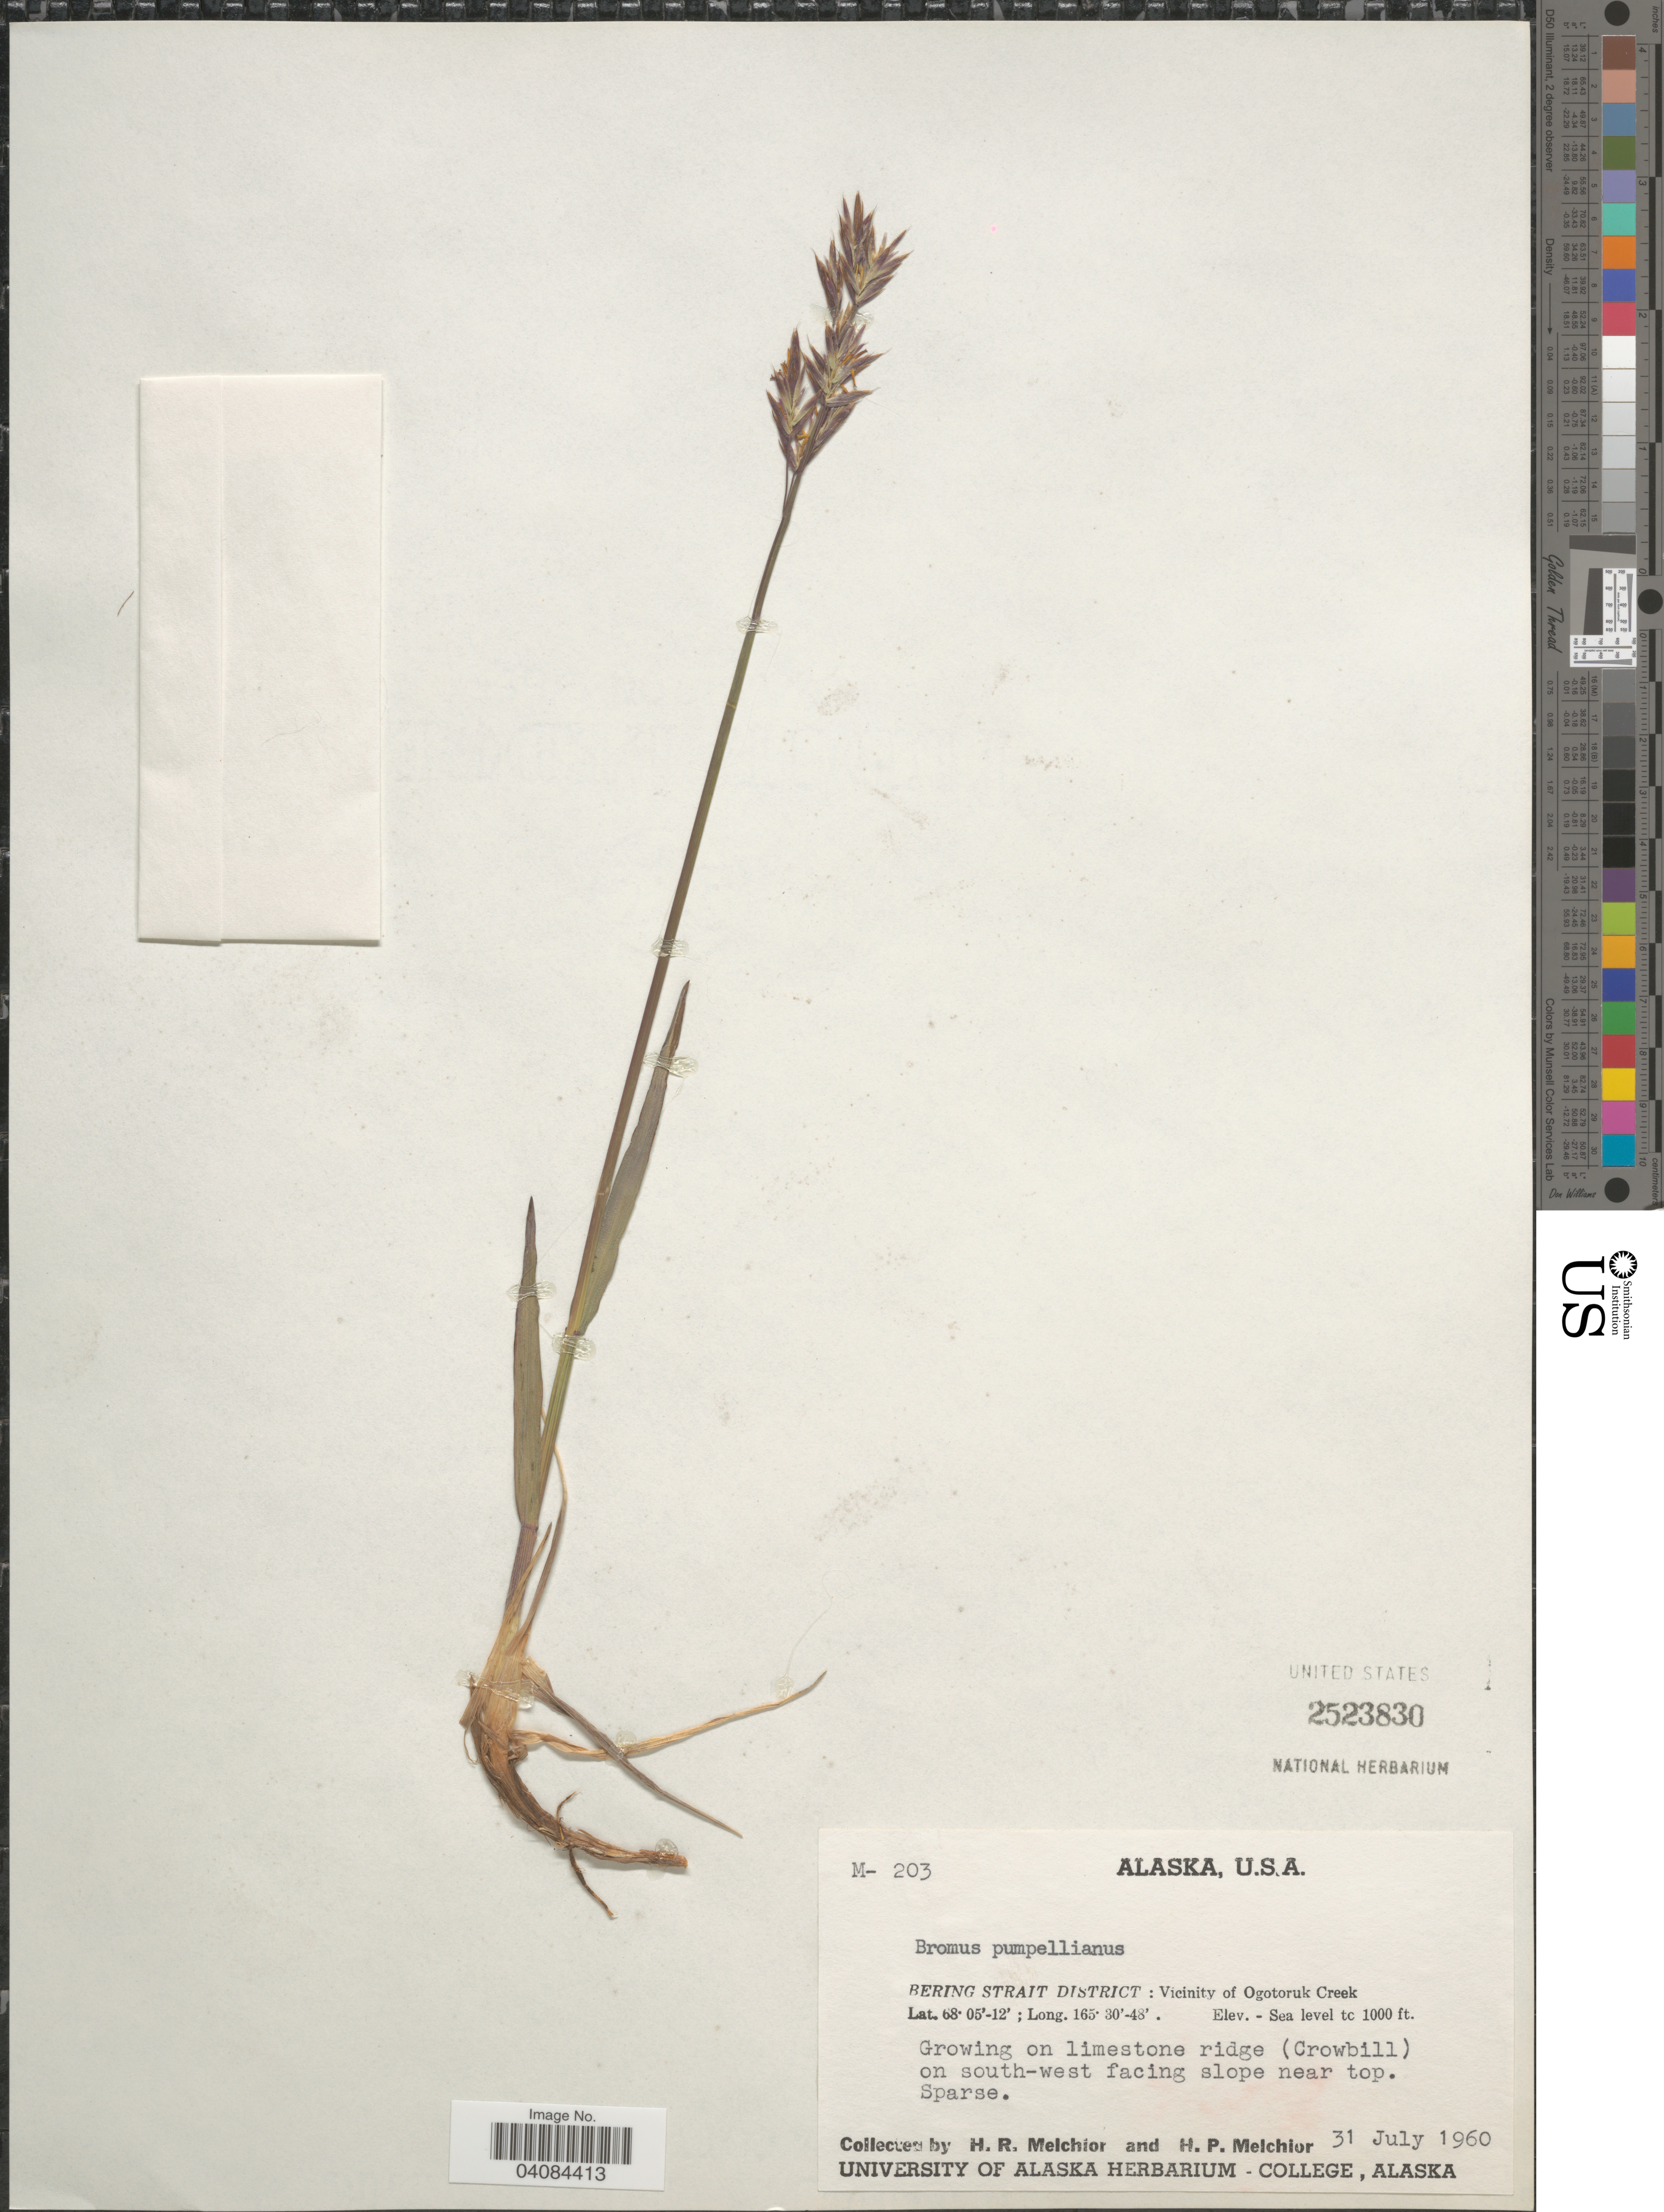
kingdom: Plantae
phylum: Tracheophyta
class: Liliopsida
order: Poales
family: Poaceae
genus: Bromus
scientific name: Bromus pumpellianus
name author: Scribn.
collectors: H. R. Melchior & H. P. Melchior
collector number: M-203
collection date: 1960-07-31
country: United States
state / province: Alaska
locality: Bering Strait District: Vicinity of Ogotoruk Creek. On limestone ridge (Crowbill) on south-west facing slope near top.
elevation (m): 0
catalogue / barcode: US 2523830